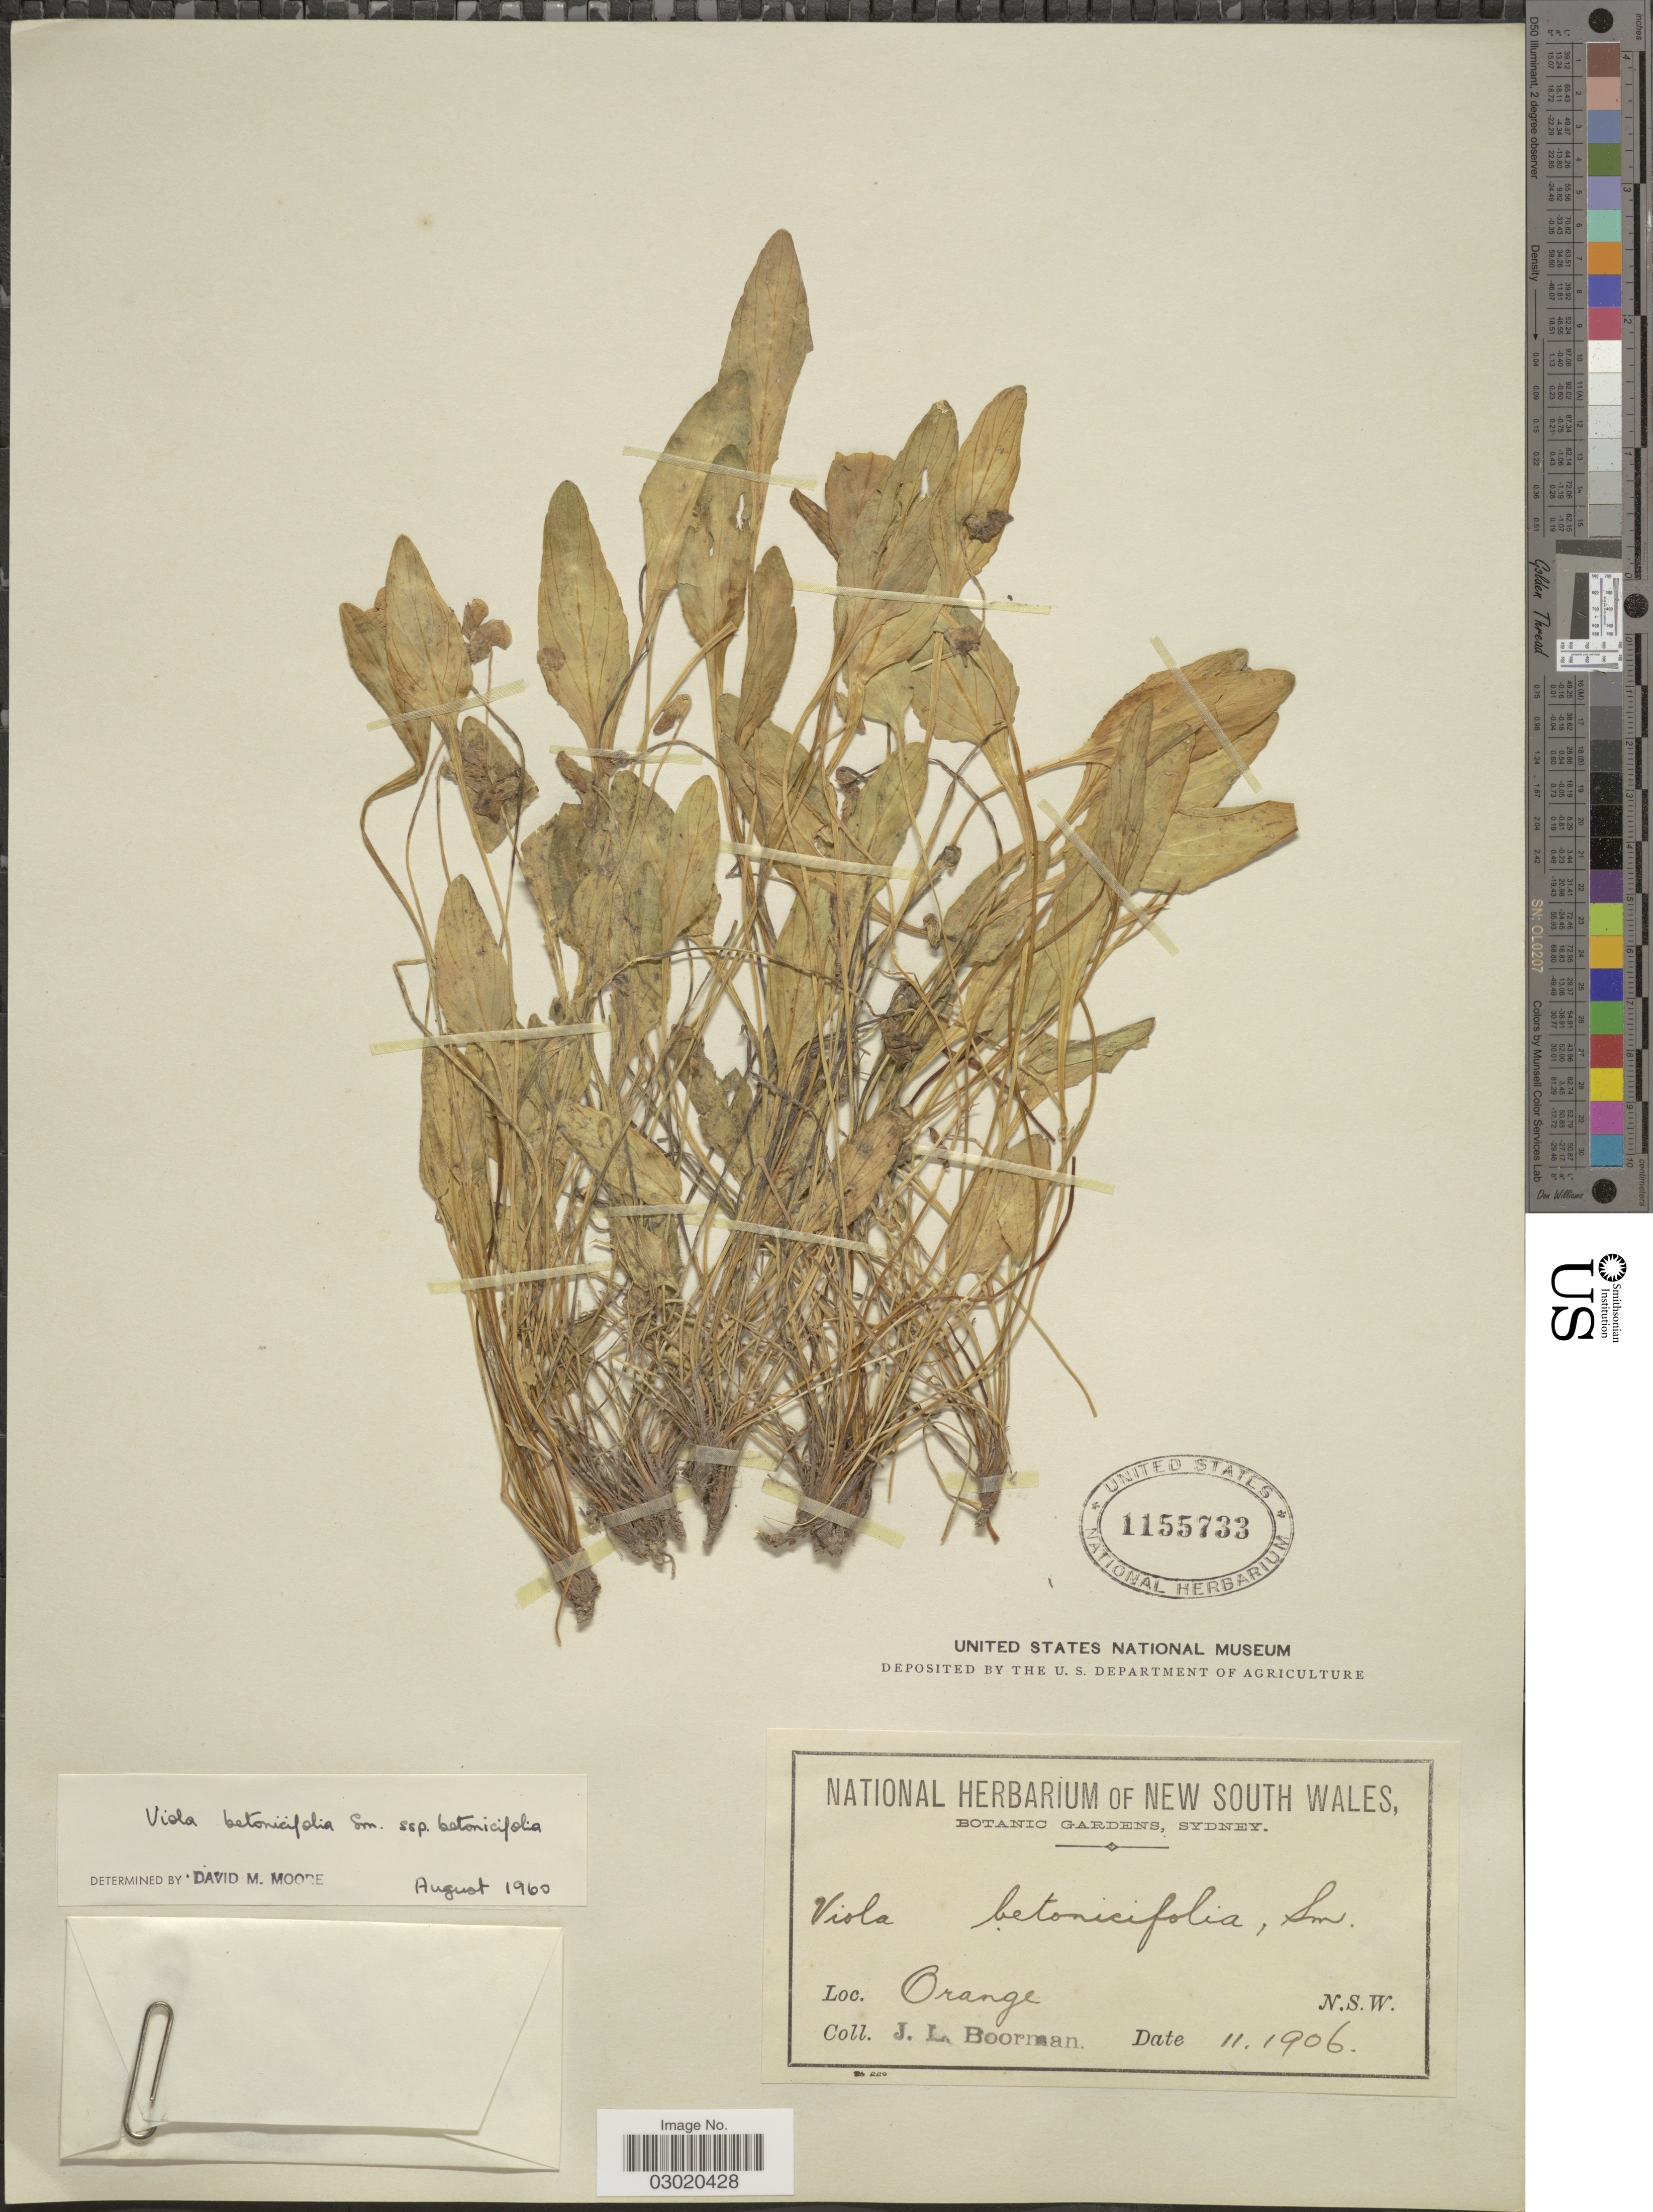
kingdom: Plantae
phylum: Tracheophyta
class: Magnoliopsida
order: Malpighiales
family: Violaceae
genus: Viola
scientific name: Viola betonicifolia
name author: Sm.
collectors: J. Boorman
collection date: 1906-11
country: Australia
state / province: New South Wales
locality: Orange.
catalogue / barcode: US 1155733